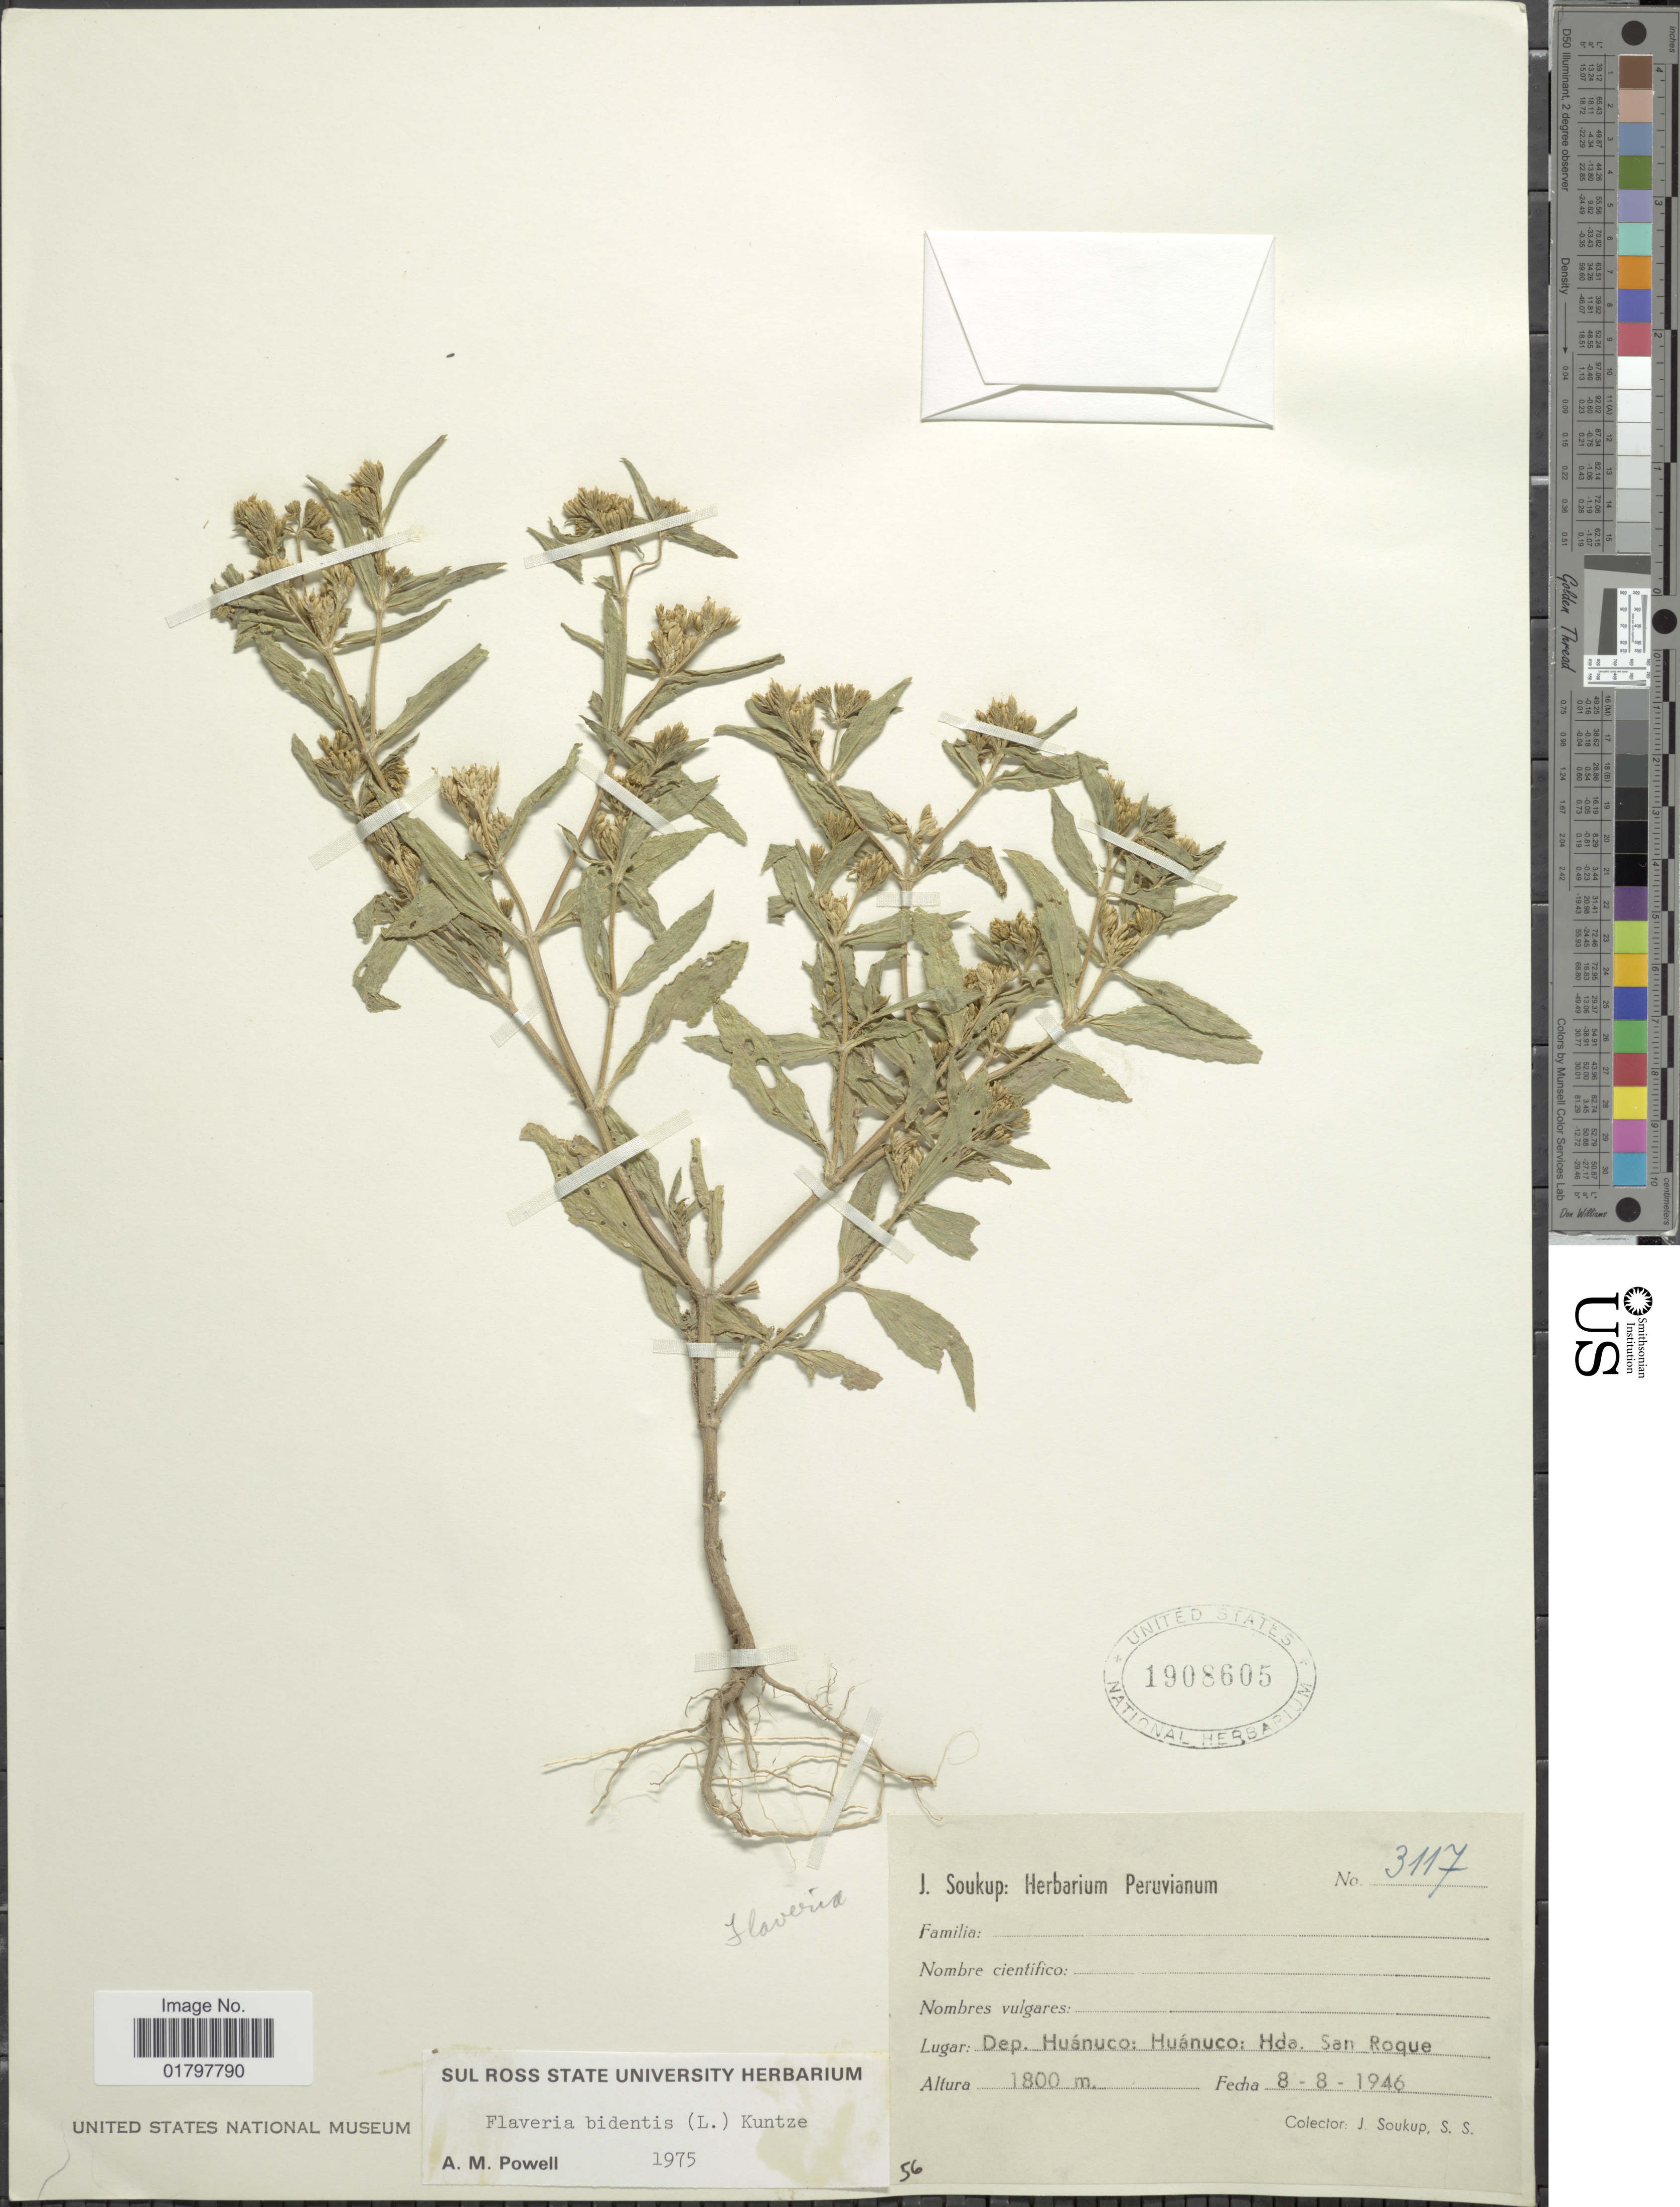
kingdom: Plantae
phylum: Tracheophyta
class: Magnoliopsida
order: Asterales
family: Asteraceae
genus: Flaveria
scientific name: Flaveria bidentis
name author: (L.) Kuntze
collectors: J. Soukup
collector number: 3117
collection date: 1946-08-08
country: Peru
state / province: Huánuco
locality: Dep. Huánuco: Huánuco: Hda. San Roque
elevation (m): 1800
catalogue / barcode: US 1908605